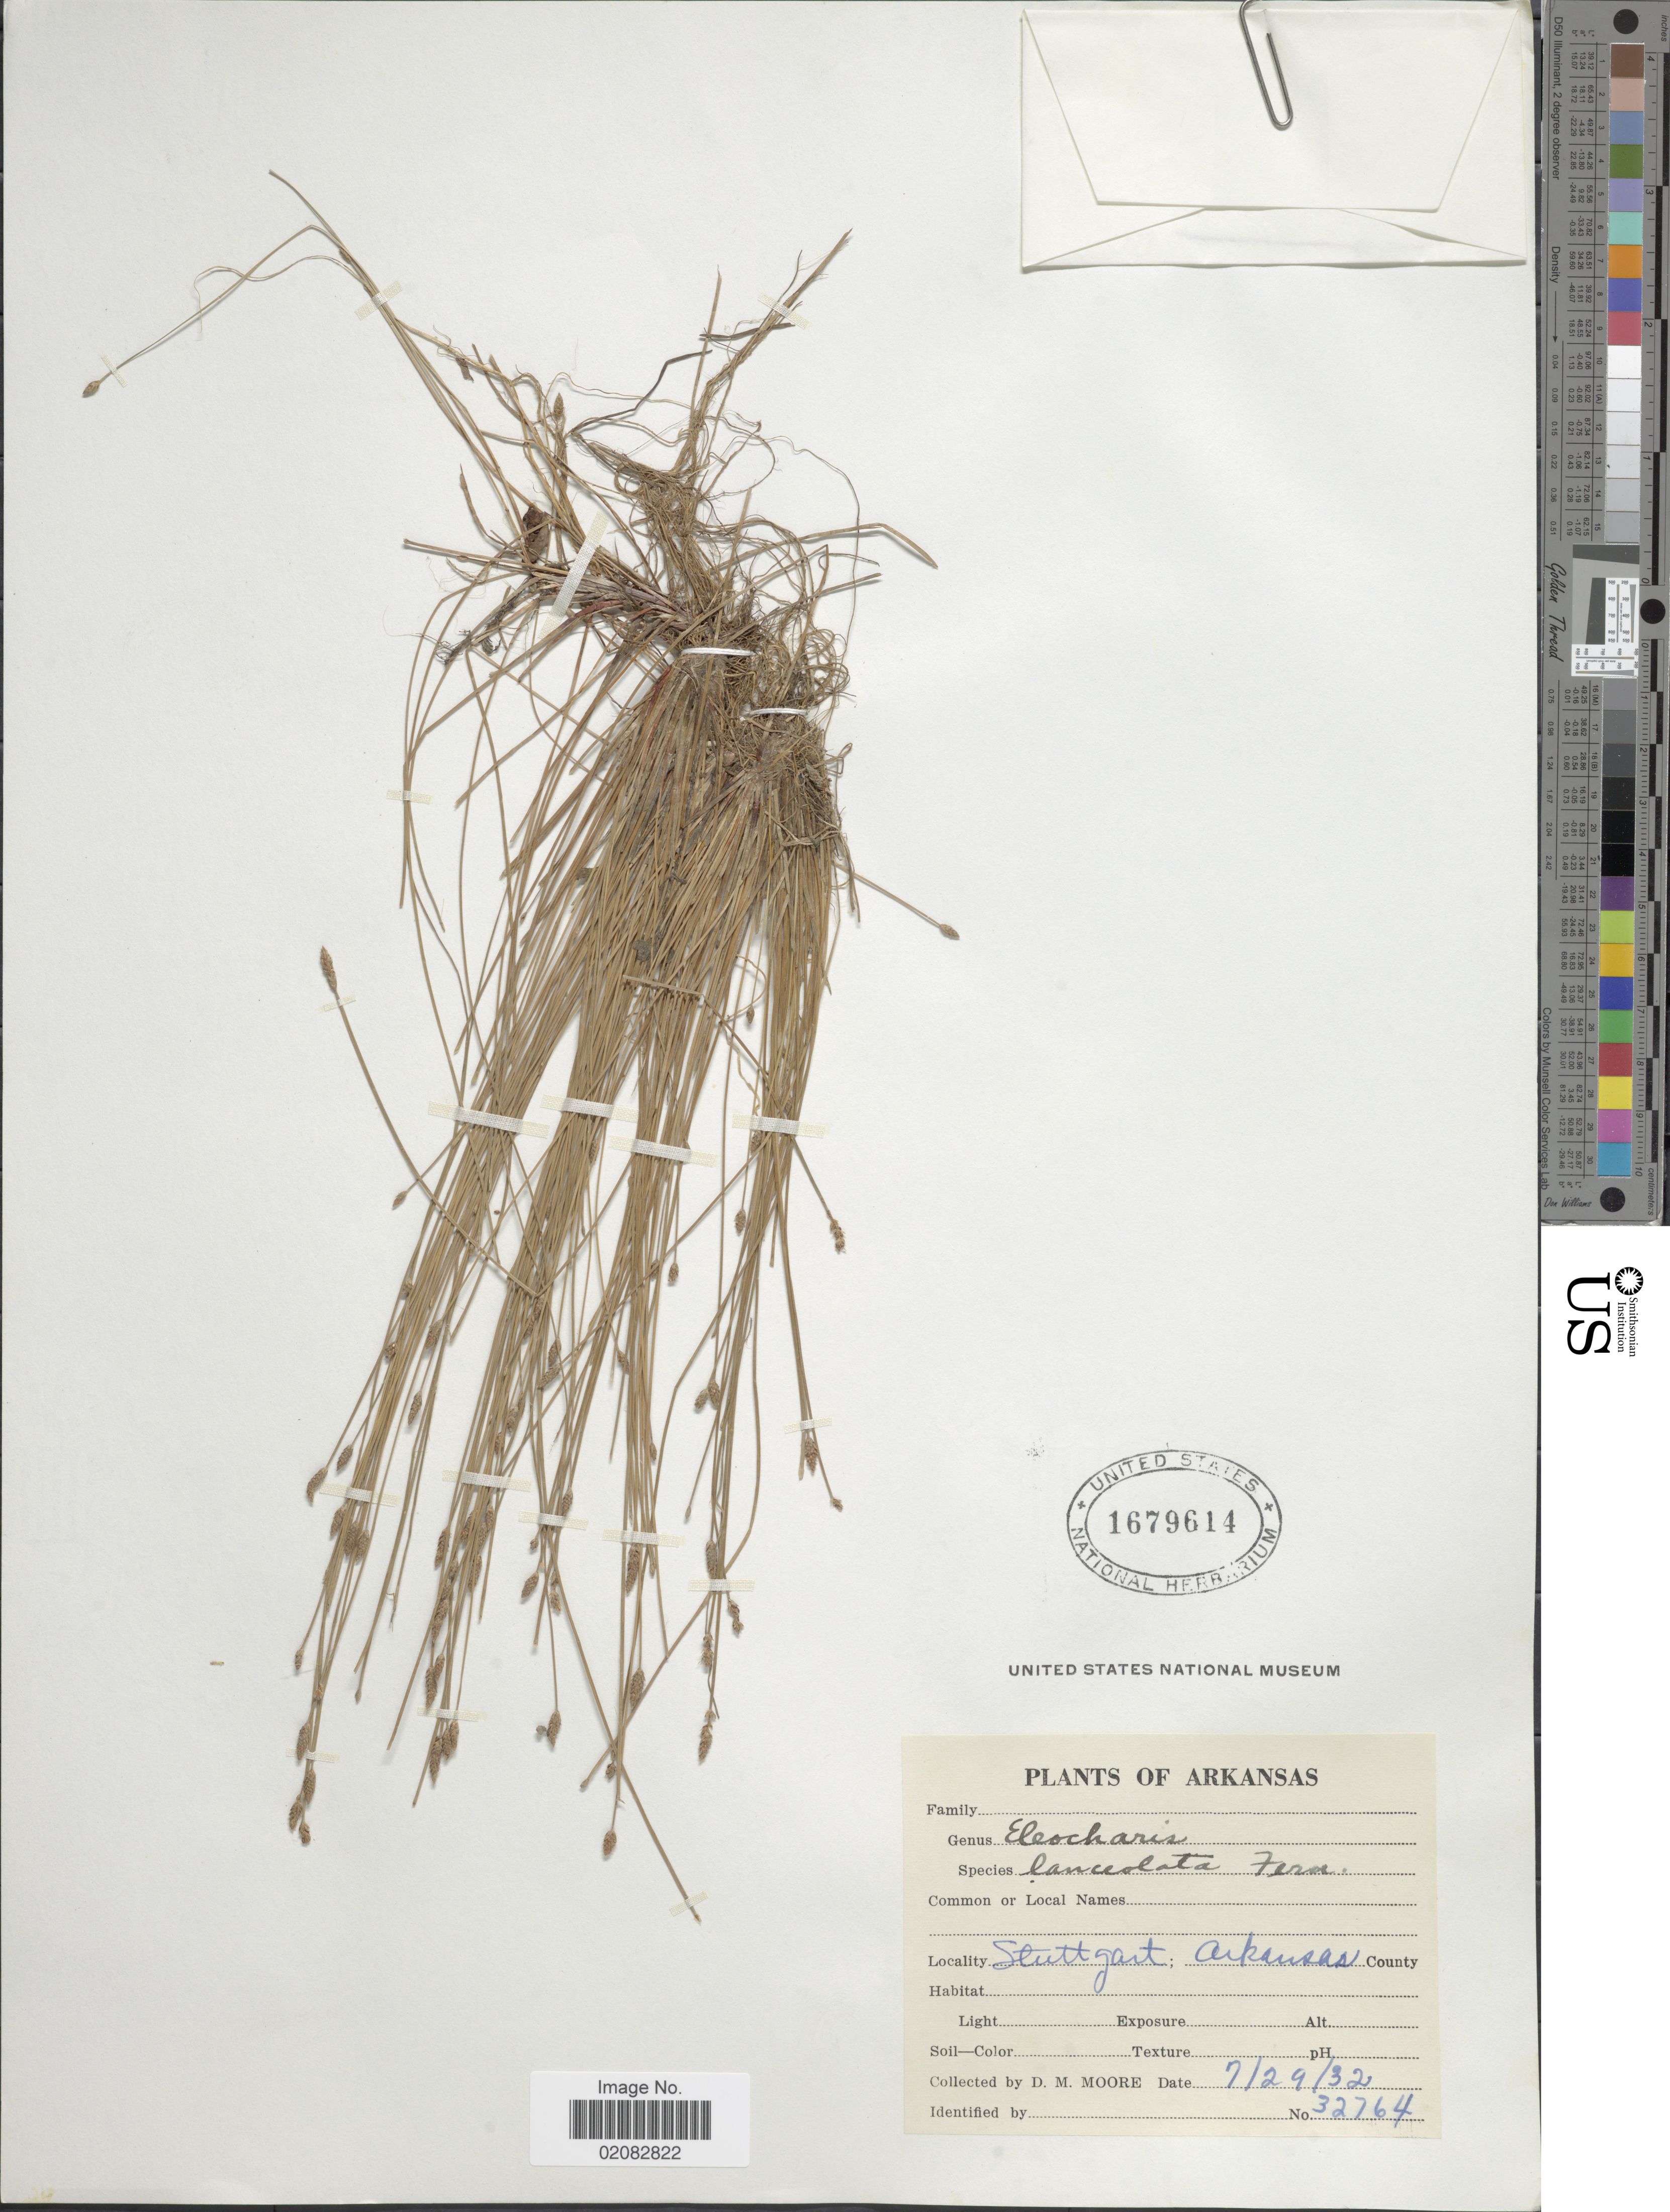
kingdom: Plantae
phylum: Tracheophyta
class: Liliopsida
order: Poales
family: Cyperaceae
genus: Eleocharis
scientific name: Eleocharis lanceolata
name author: Fernald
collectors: D. Moore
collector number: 32764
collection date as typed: Transcribed d/m/y: 29/7/32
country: United States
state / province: Arkansas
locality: Stuttgart: Arkansas County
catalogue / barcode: US 1679614